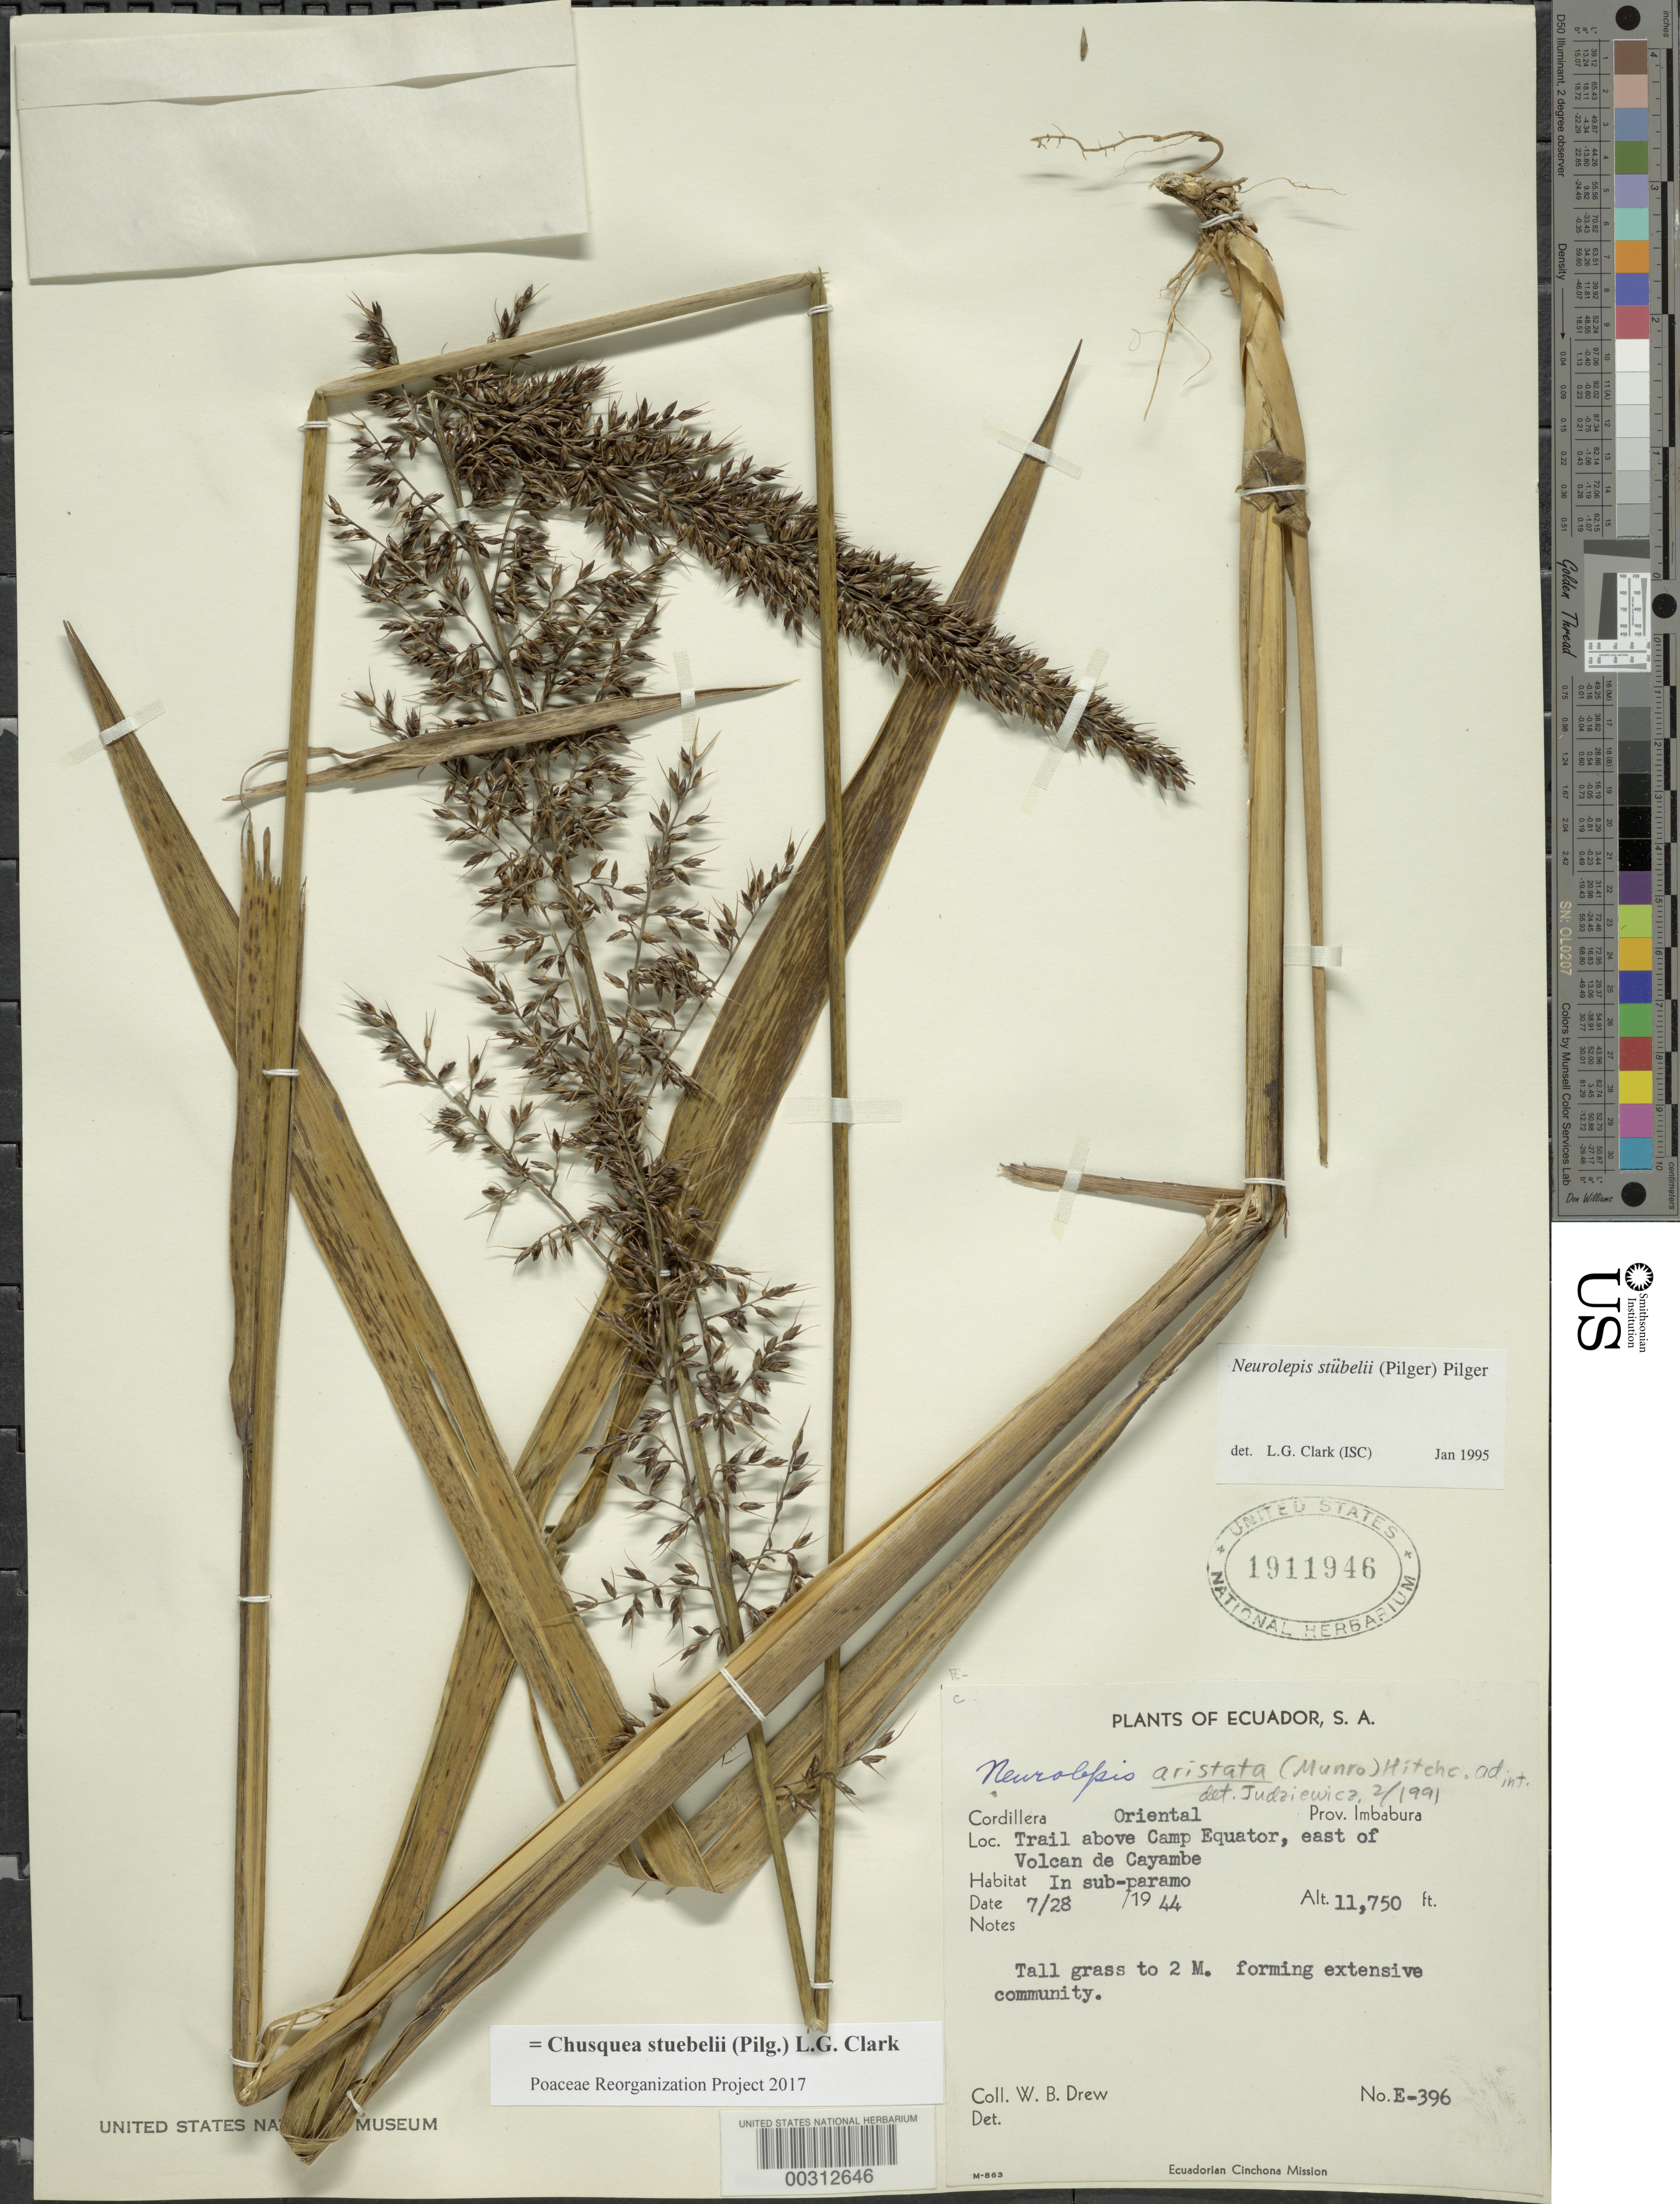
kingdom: Plantae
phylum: Tracheophyta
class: Liliopsida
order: Poales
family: Poaceae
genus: Chusquea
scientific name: Chusquea stuebelii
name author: (Pilg.) L.G. Clark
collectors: W. B. Drew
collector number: E-396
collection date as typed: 28 Jul 1944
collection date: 1944-07-28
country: Ecuador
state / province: Imbabura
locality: Camp equator, Volcan de Cayambe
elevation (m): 3584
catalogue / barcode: US 1911946